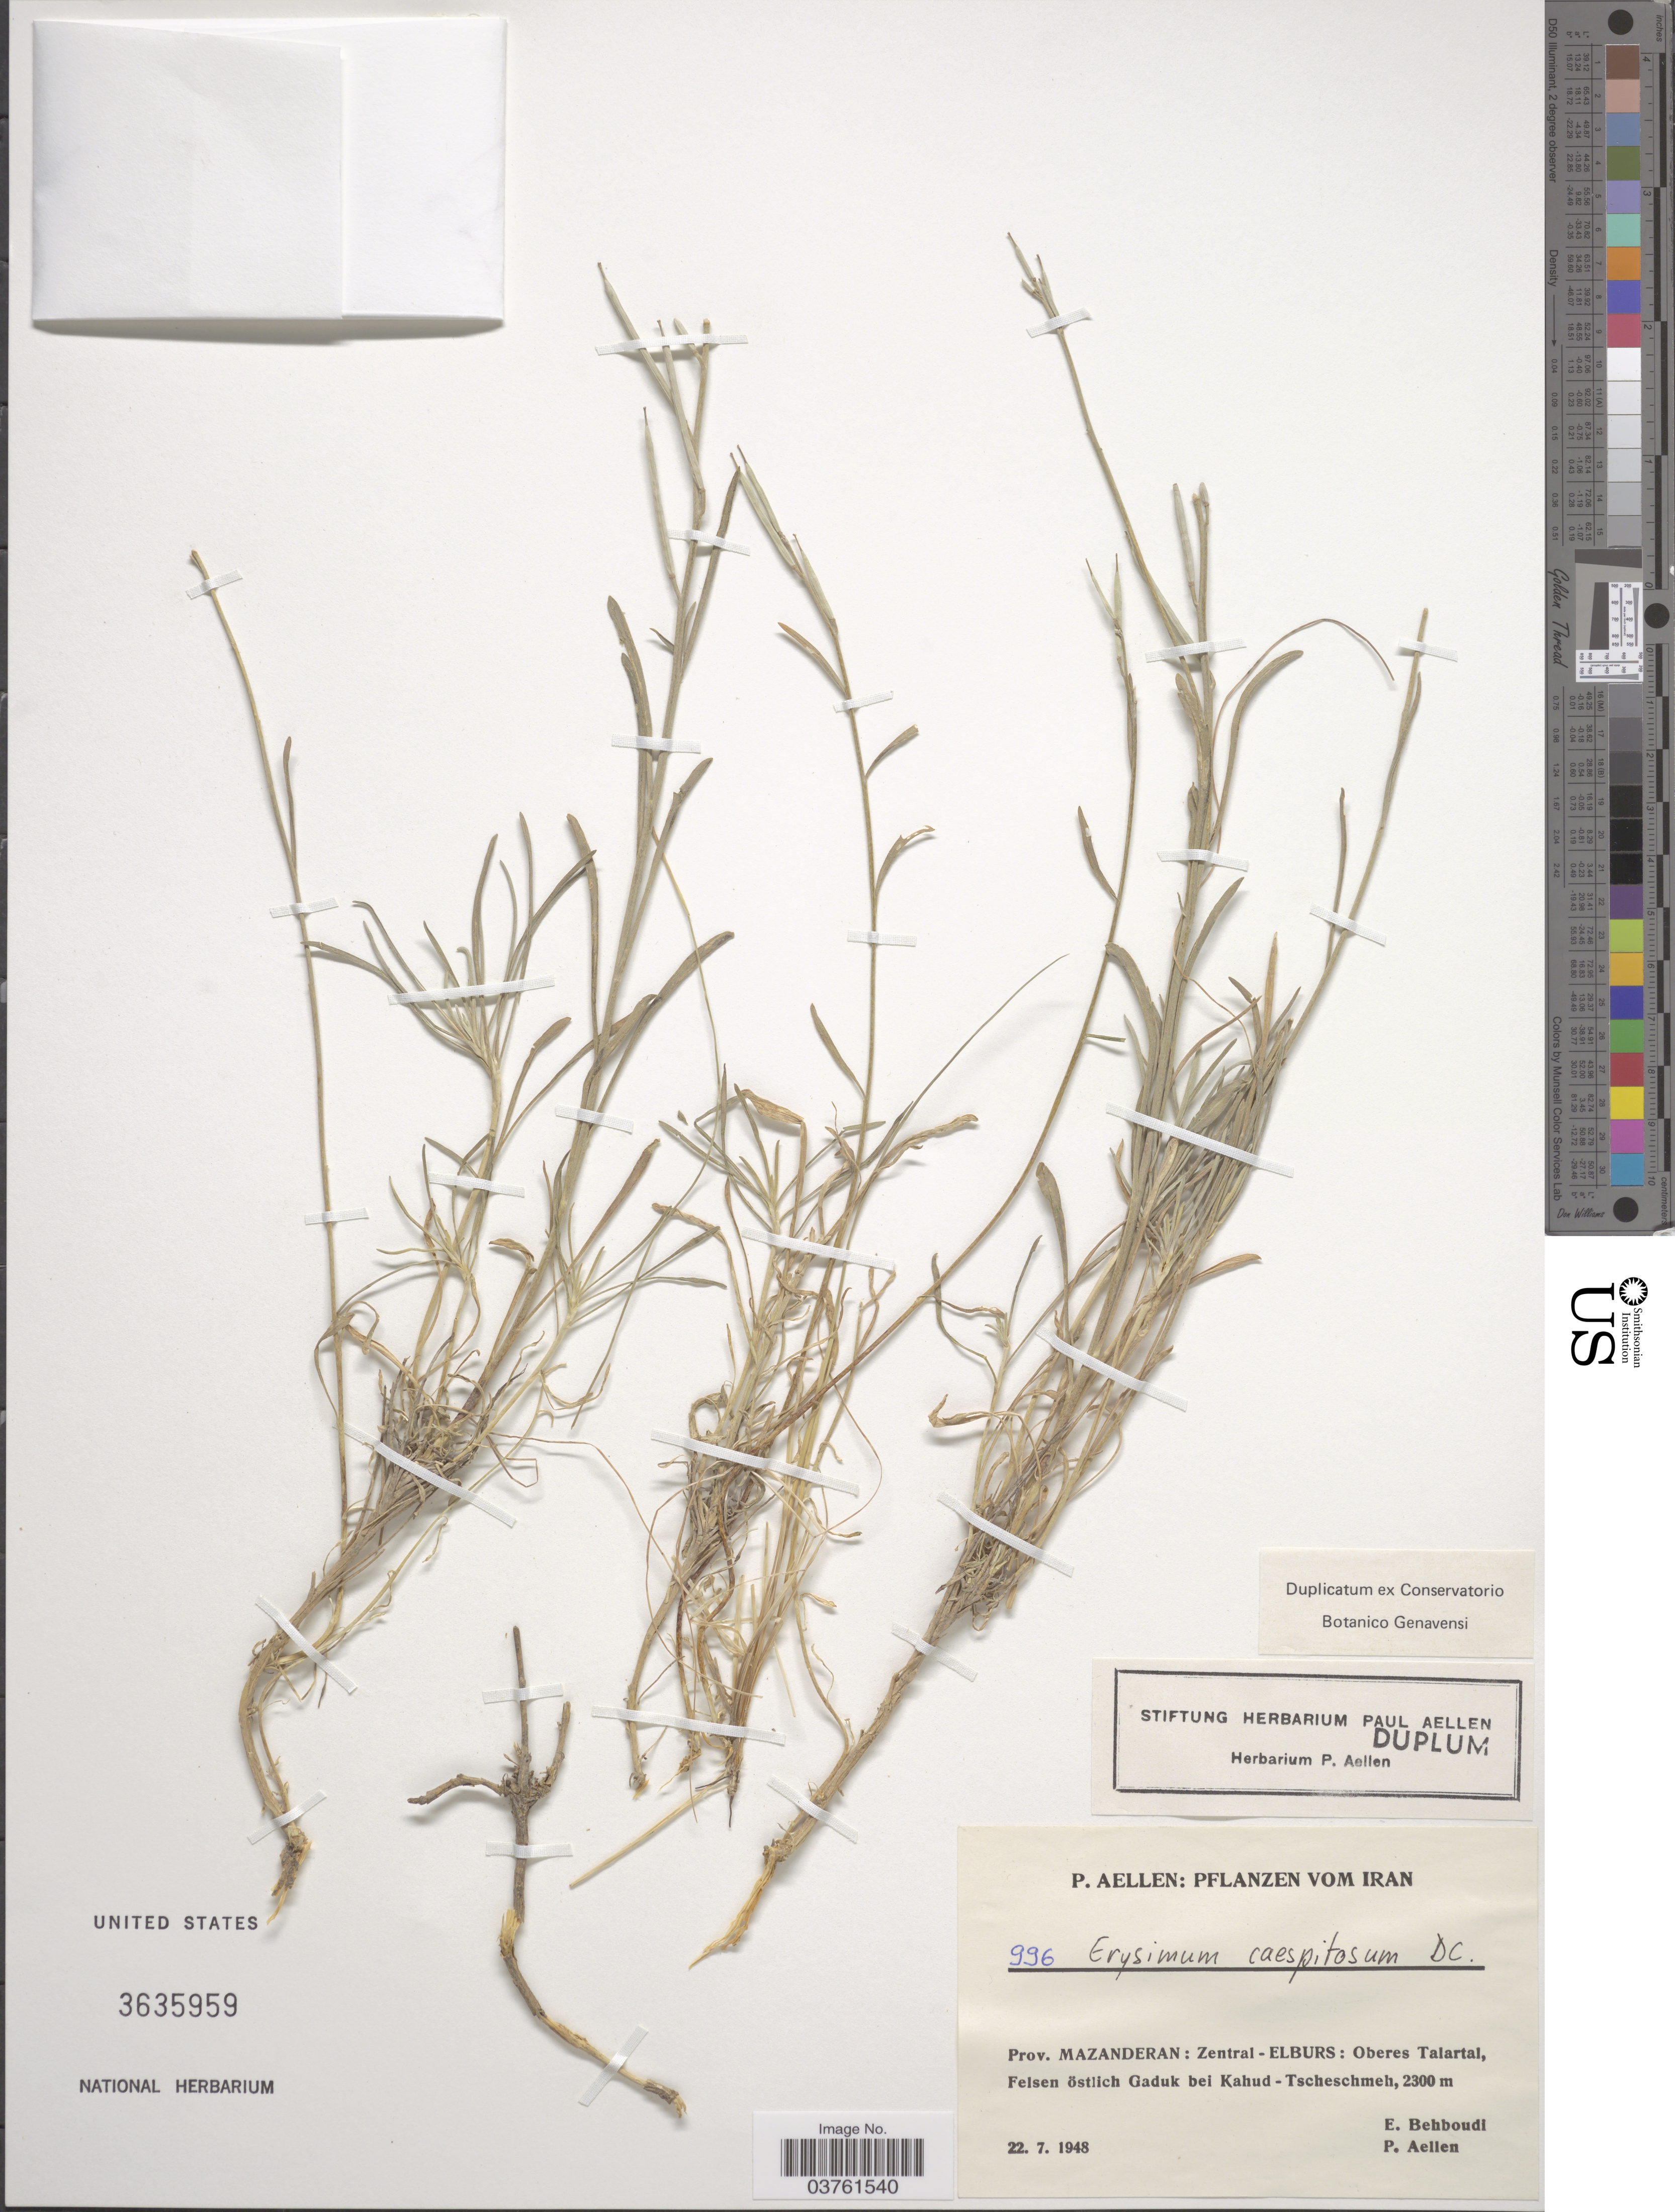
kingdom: Plantae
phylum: Tracheophyta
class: Magnoliopsida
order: Brassicales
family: Brassicaceae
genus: Erysimum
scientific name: Erysimum caespitosum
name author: DC.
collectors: E. Behboudi & P. Aellen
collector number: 996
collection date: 1948-07-22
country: Iran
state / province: Mazandaran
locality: Prov. Mazanderan: Zentral-Elburs: Oberes Talartal, Felsen östlich Gaduk bei Kahud - Tscheschmeh.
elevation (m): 2300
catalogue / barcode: US 3635959